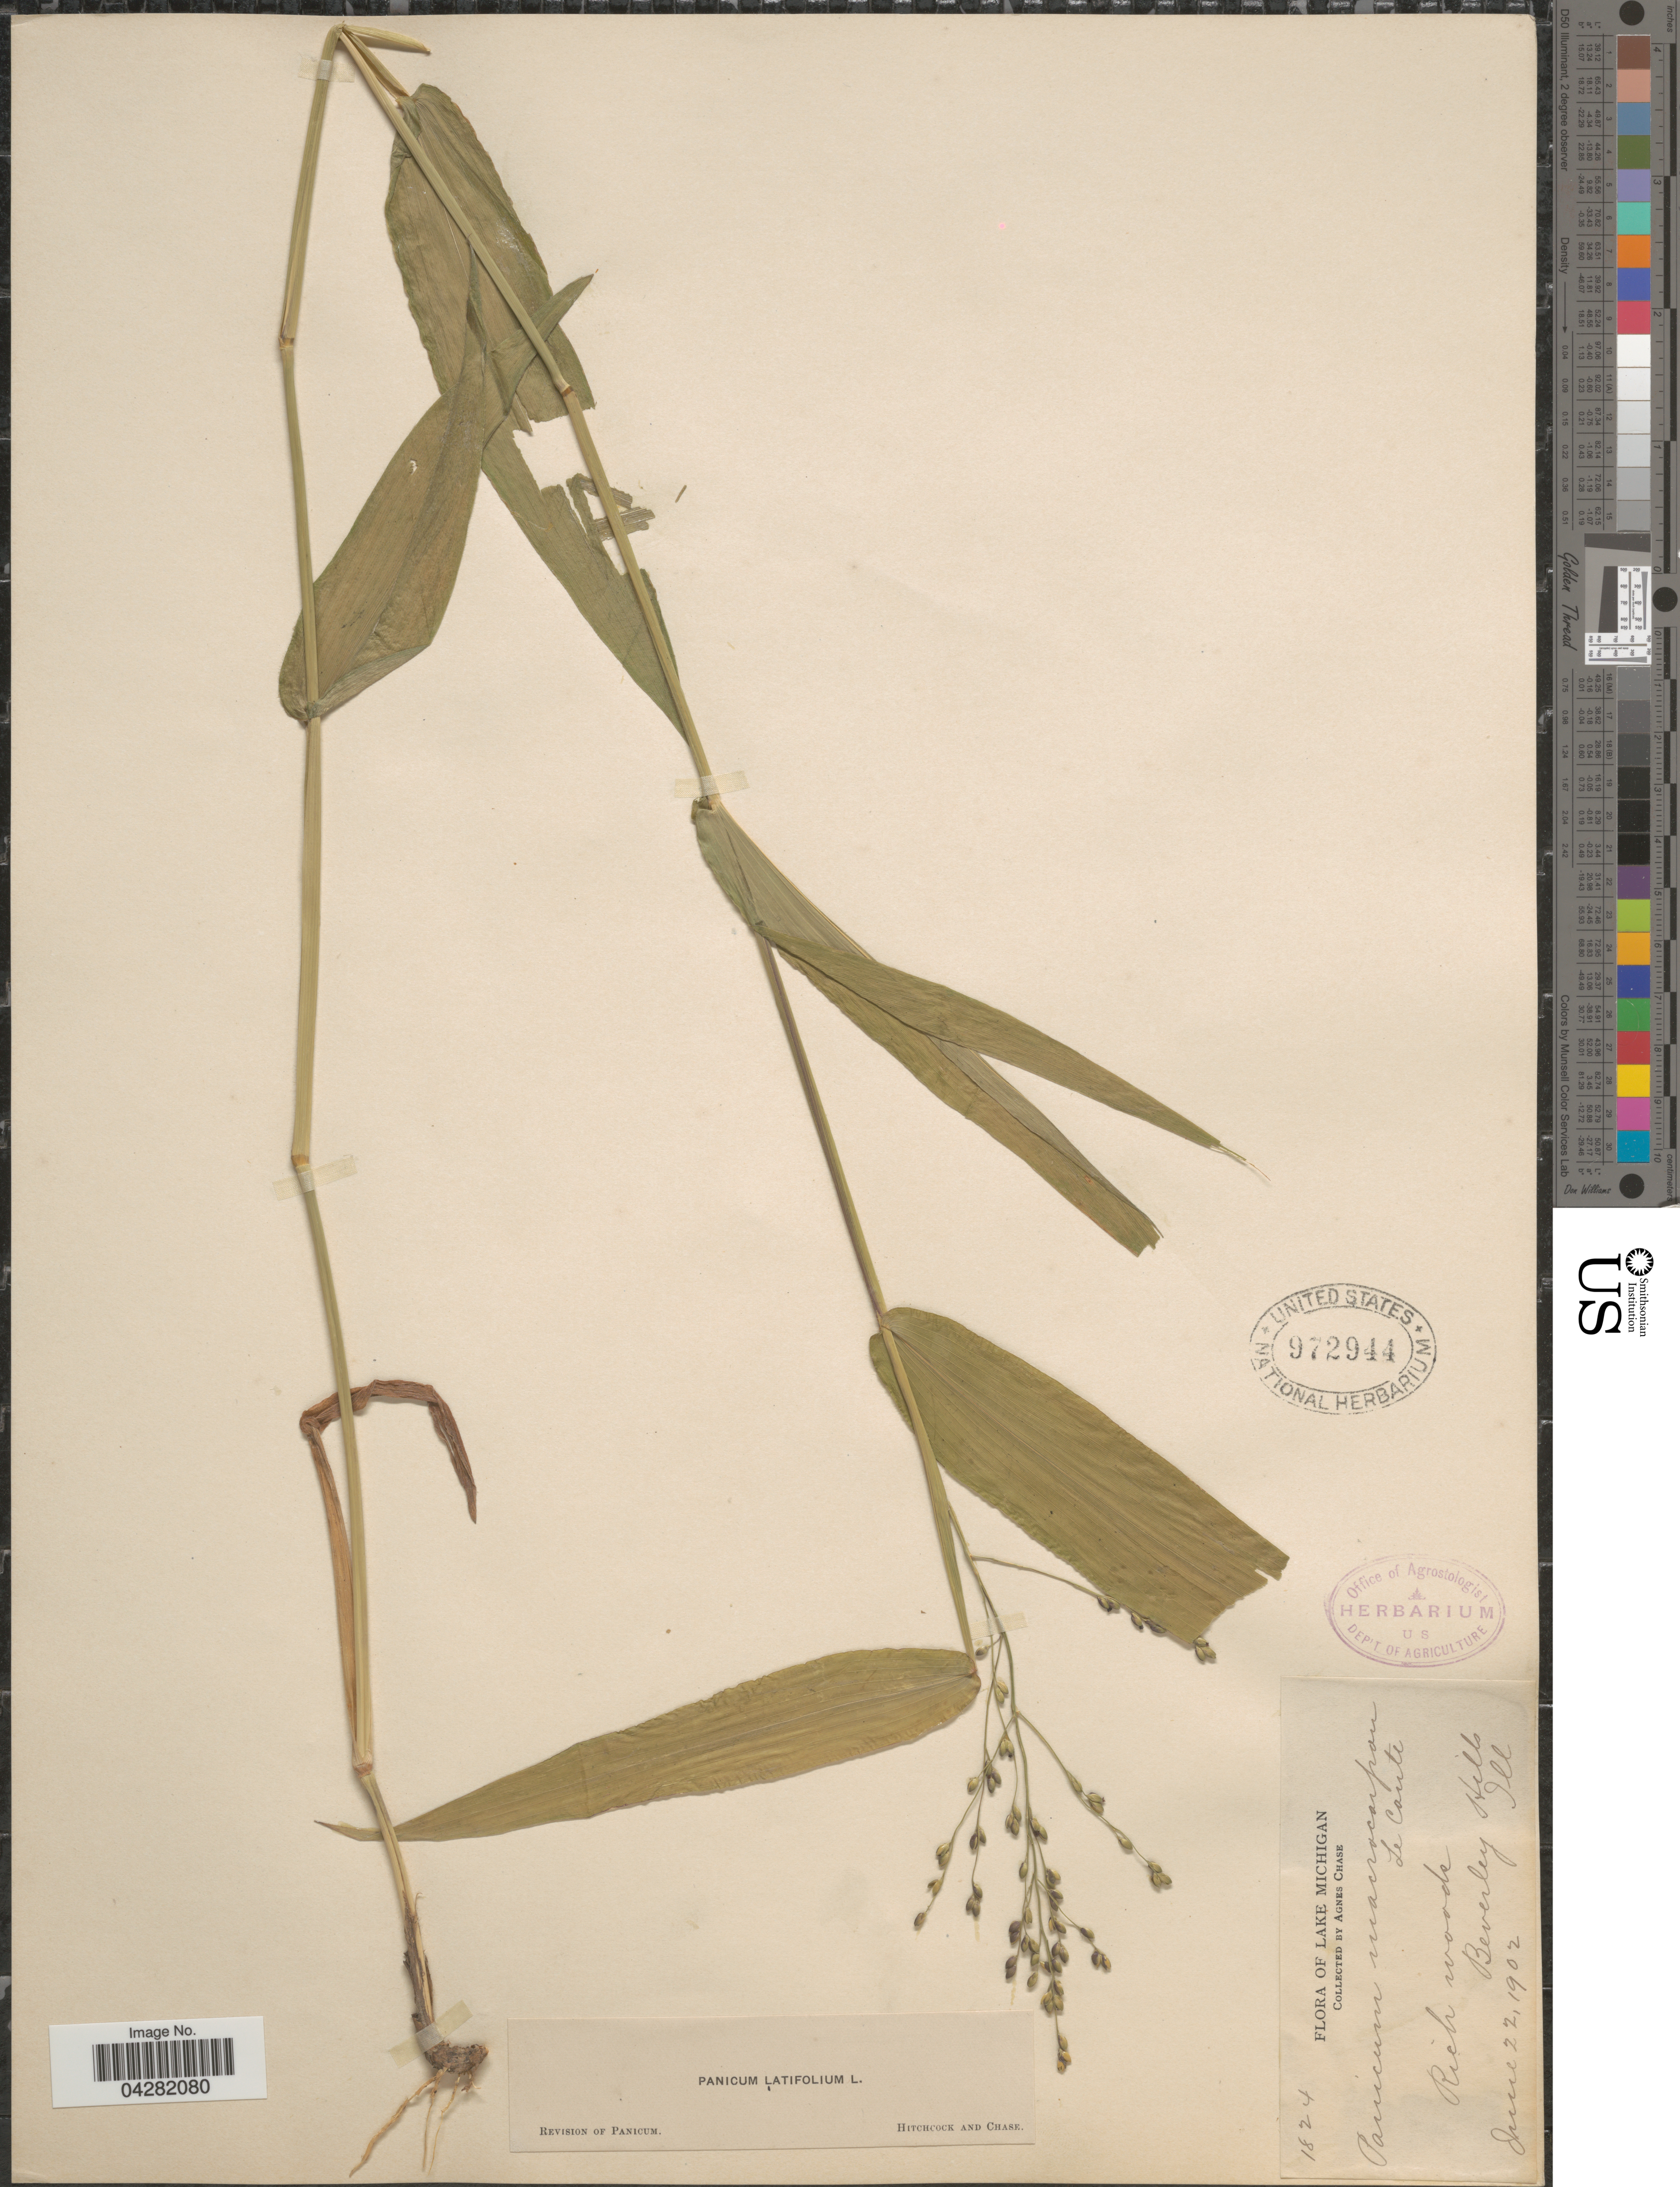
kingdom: Plantae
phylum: Tracheophyta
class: Liliopsida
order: Poales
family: Poaceae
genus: Dichanthelium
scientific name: Dichanthelium latifolium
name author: (L.) Harvill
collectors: A. Chase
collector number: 1824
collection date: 1902-06-22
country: United States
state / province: Illinois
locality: Lake Michigan. Beverley Hills.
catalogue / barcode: US 972944